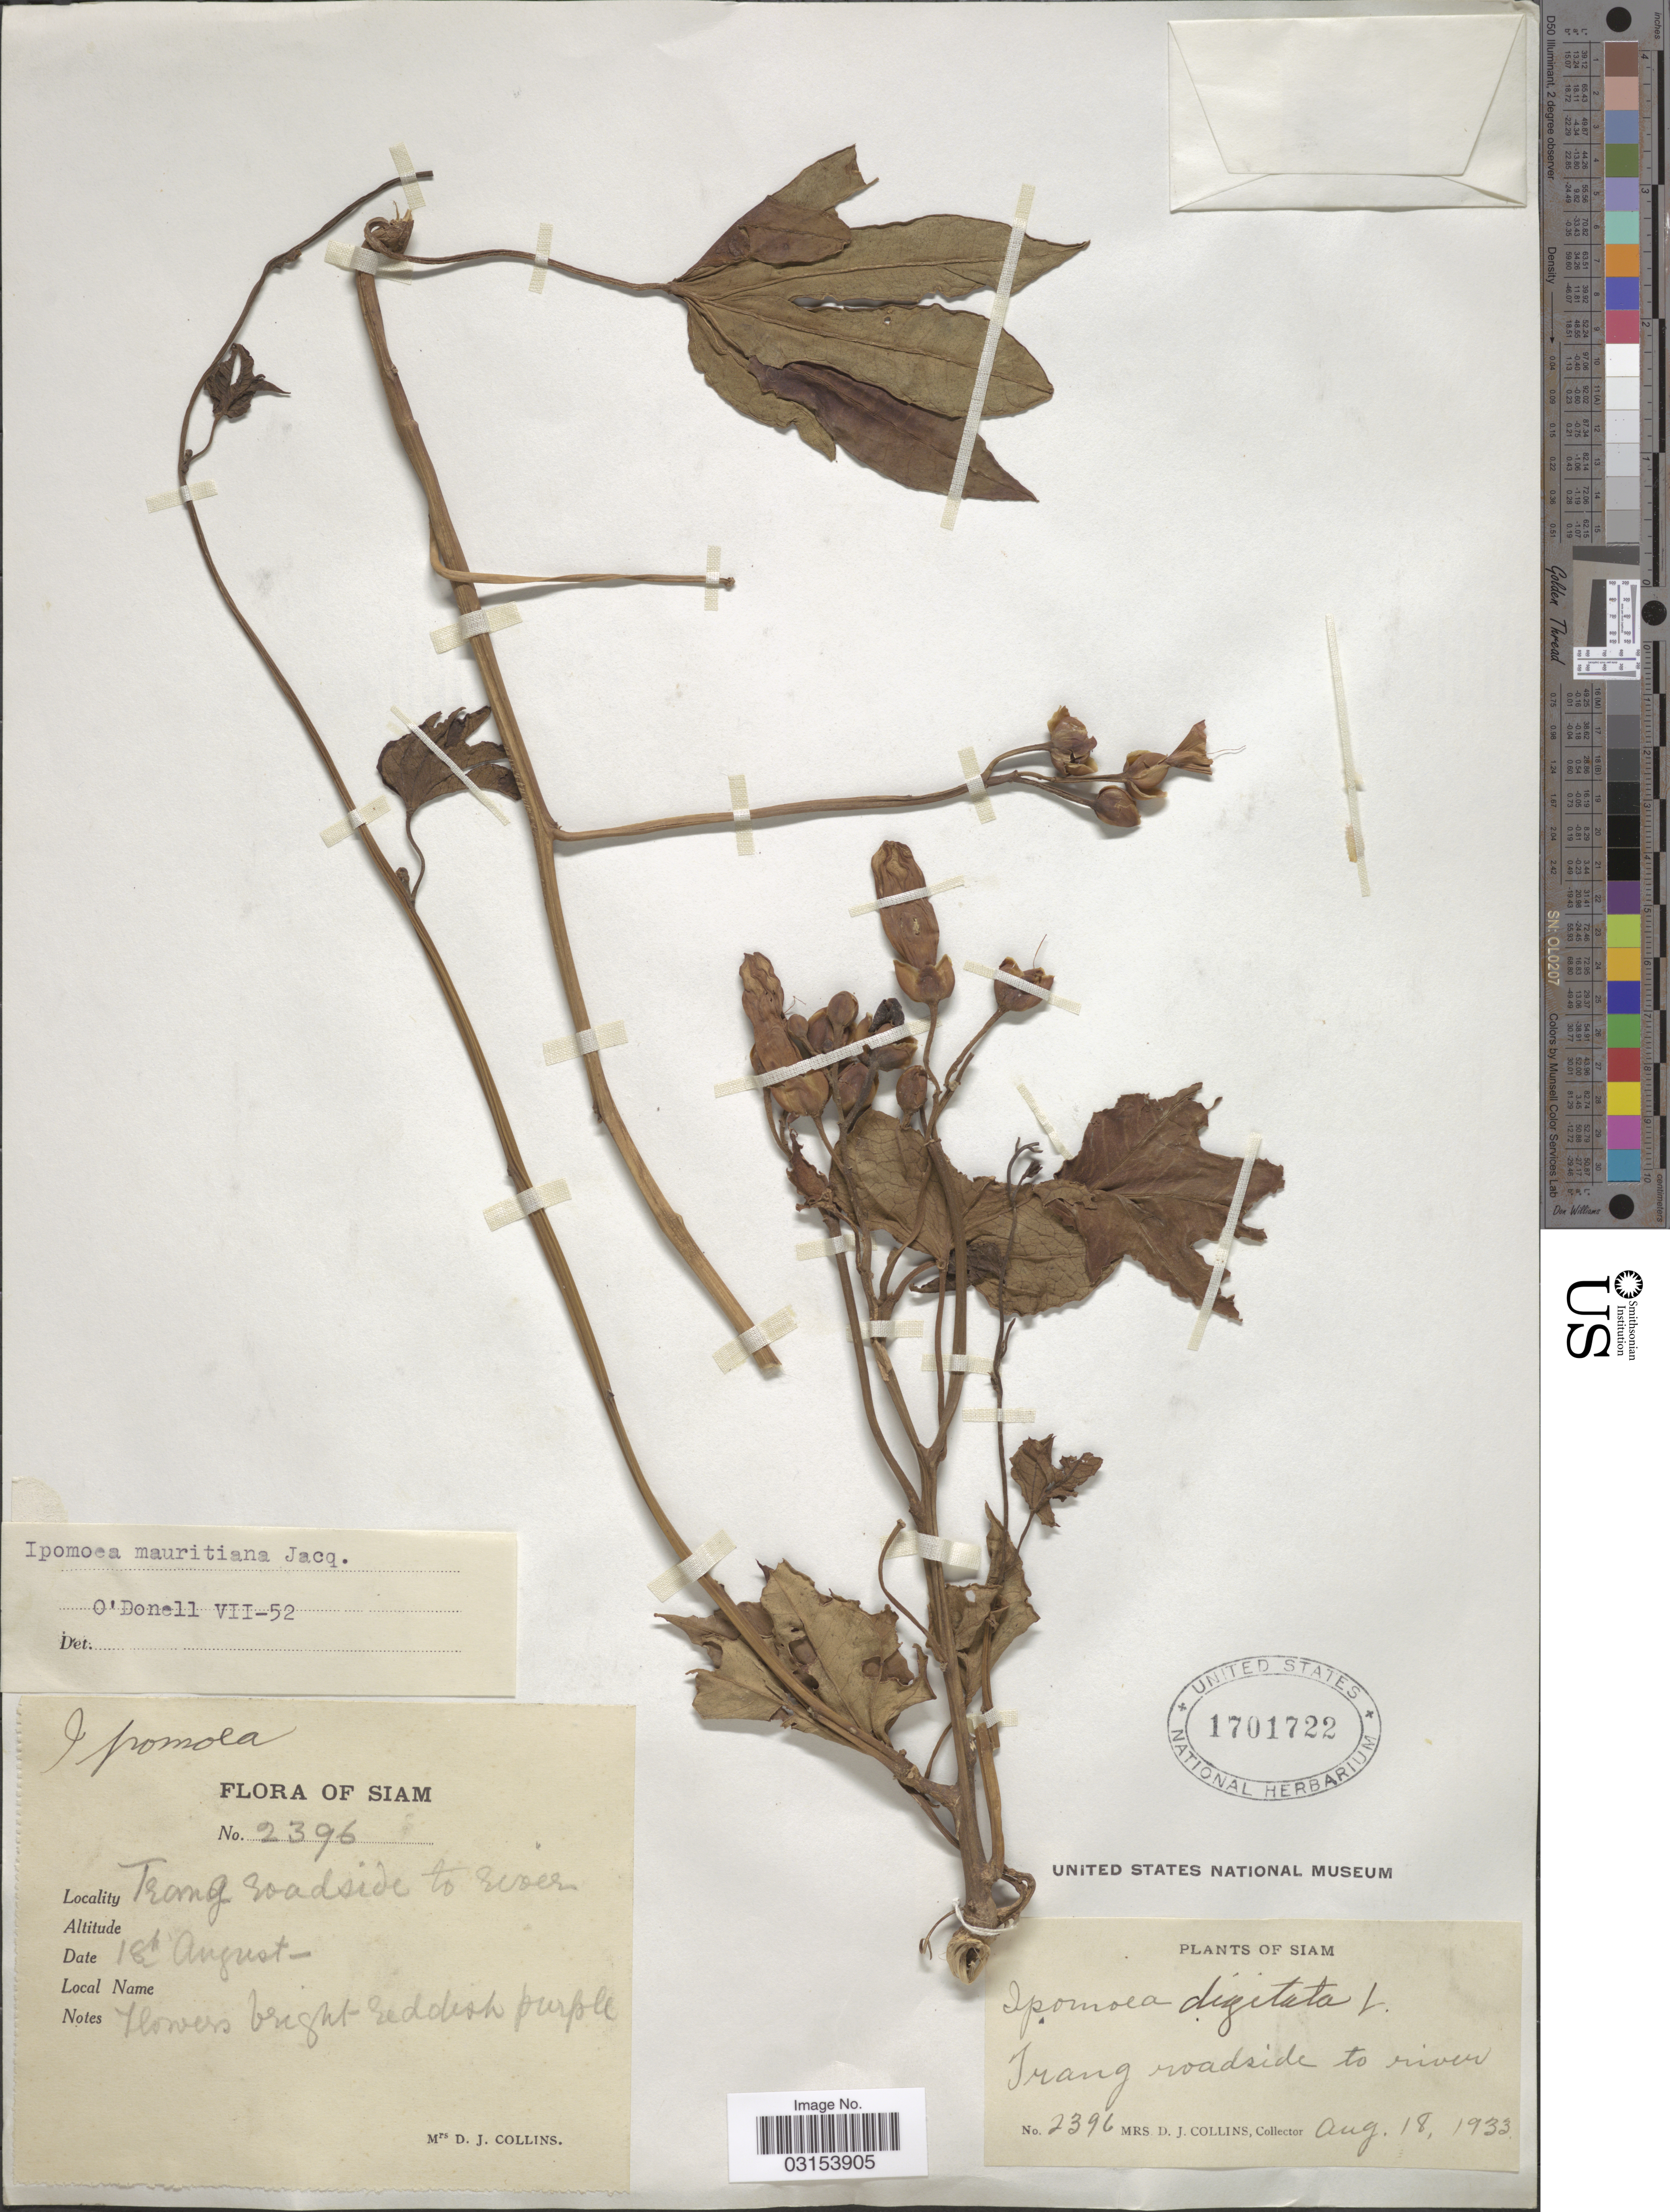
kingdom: Plantae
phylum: Tracheophyta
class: Magnoliopsida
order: Solanales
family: Convolvulaceae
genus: Ipomoea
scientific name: Ipomoea mauritiana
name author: Jacq.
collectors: Mrs. D. J. Collins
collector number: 2396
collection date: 1933-08-18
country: Thailand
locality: Siam. Trang roadside to river.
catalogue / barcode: US 1701722